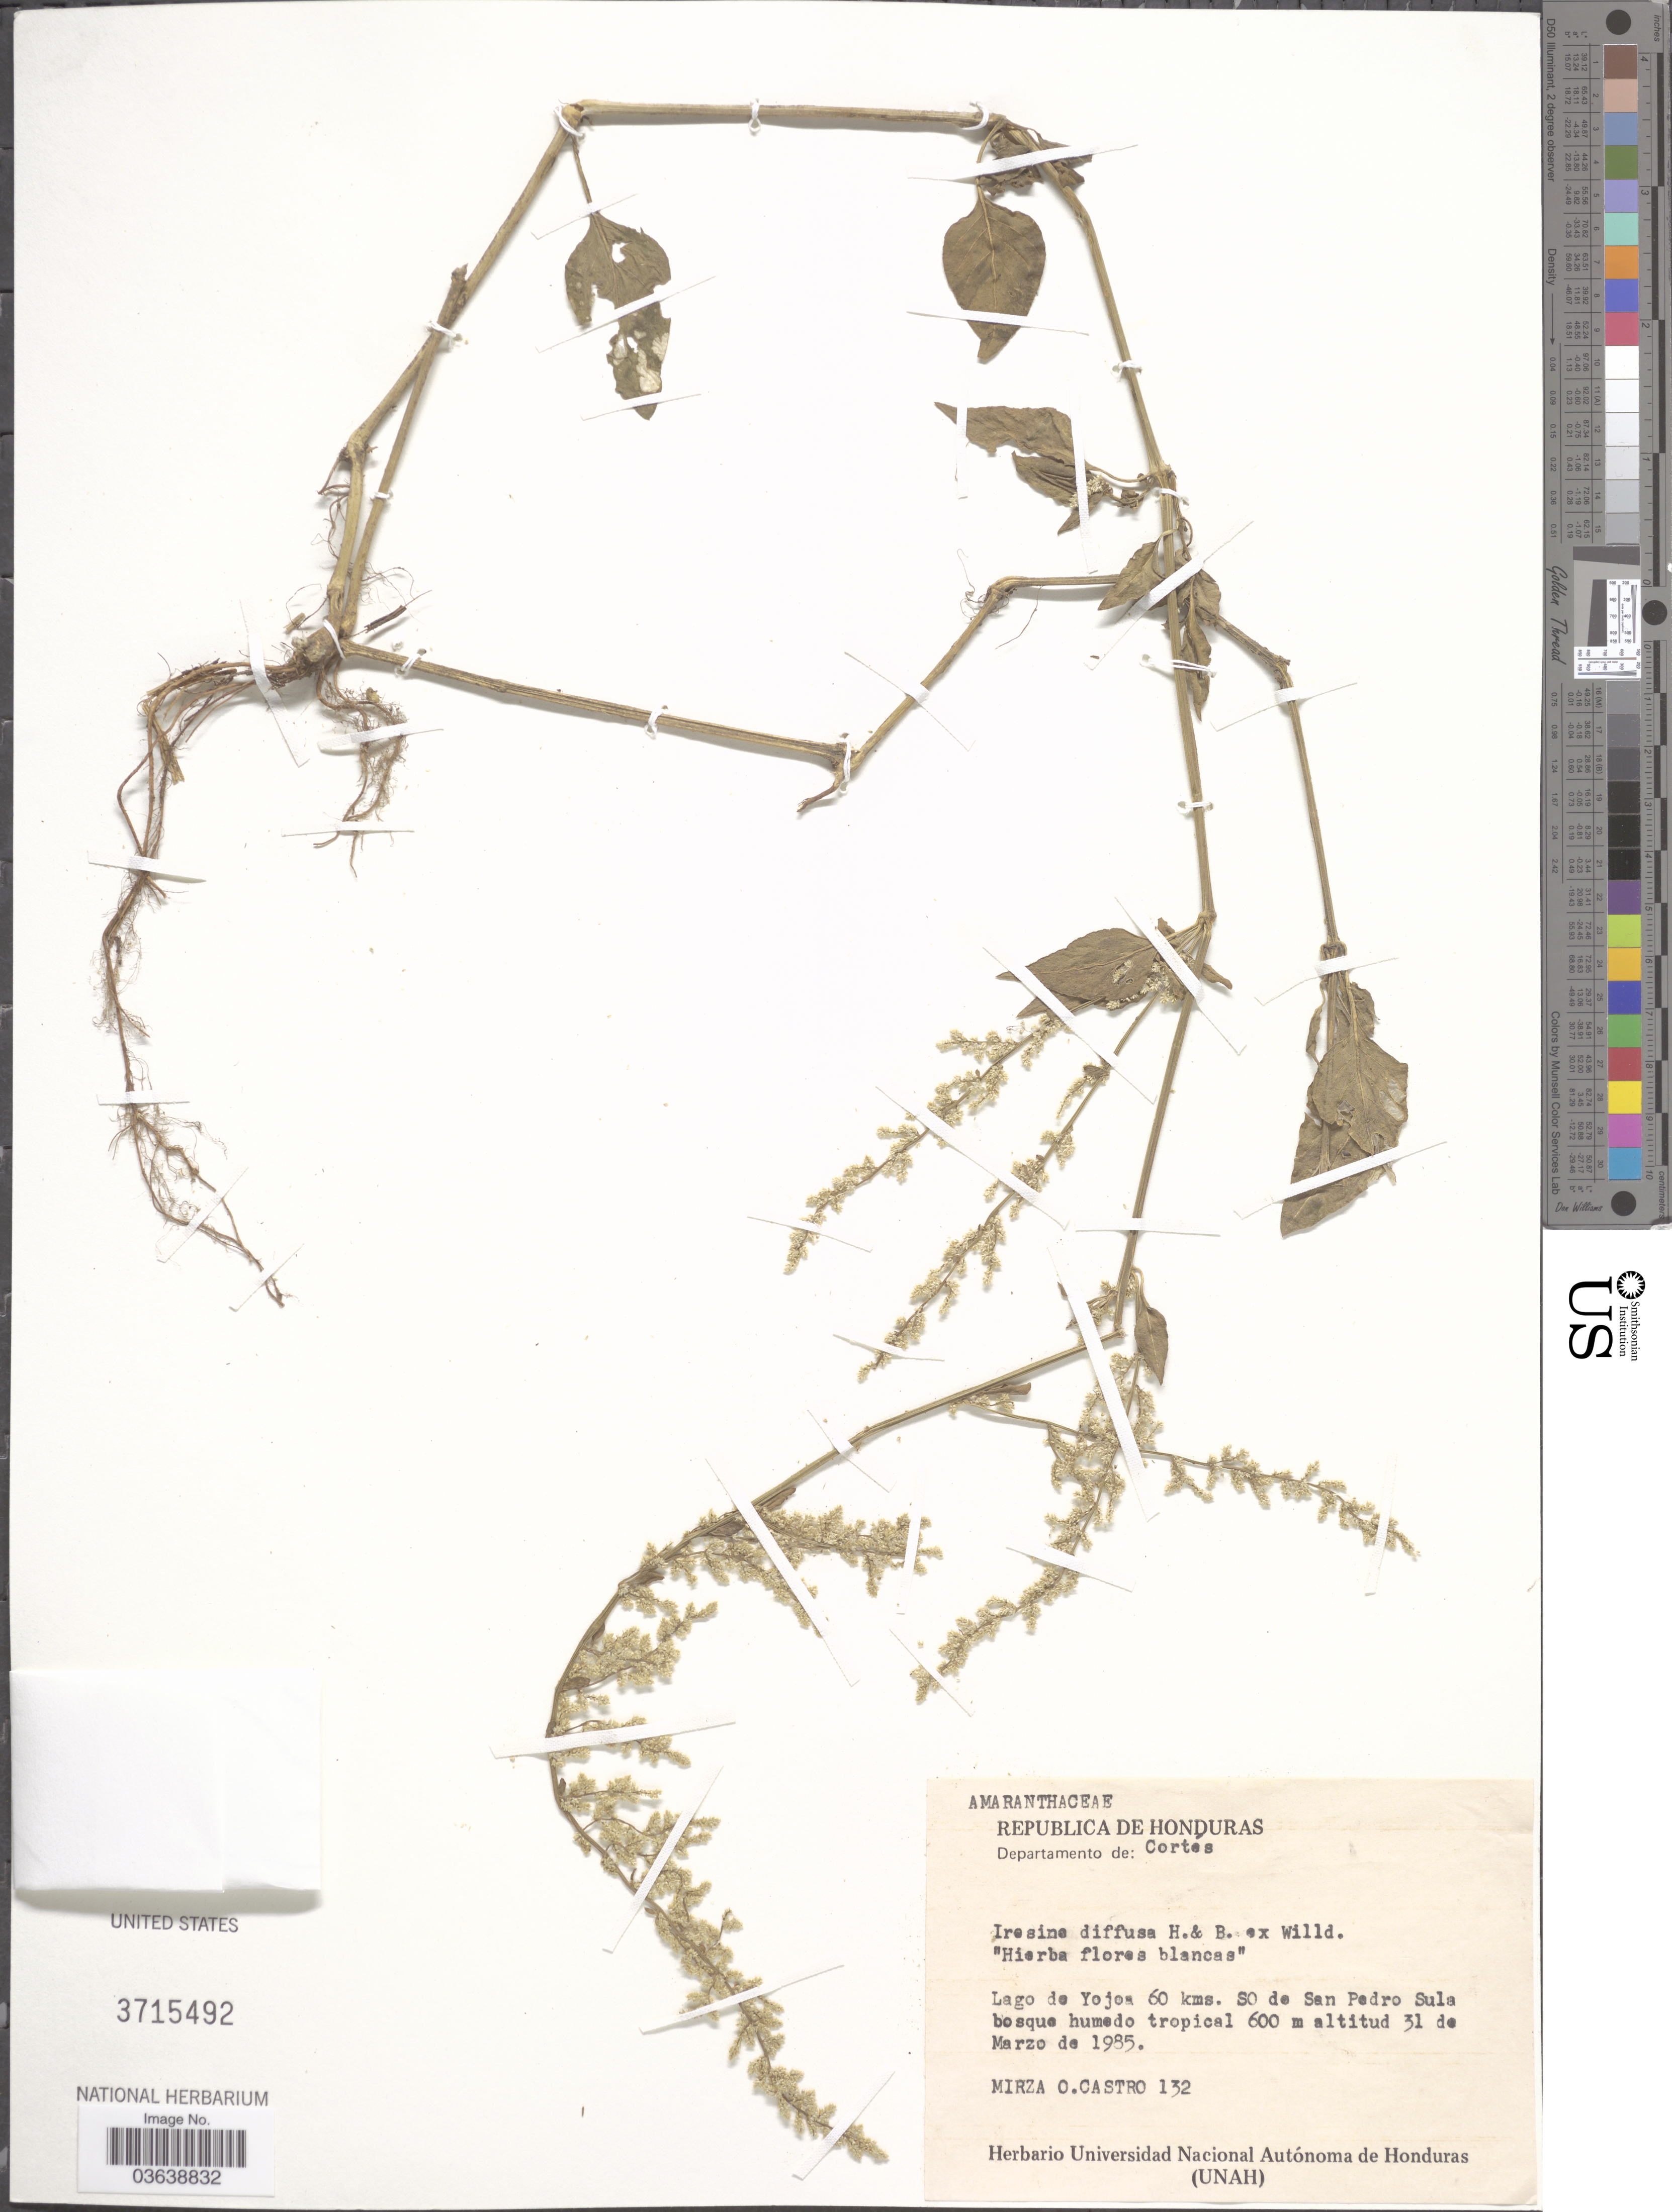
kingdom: Plantae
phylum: Tracheophyta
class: Magnoliopsida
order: Caryophyllales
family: Amaranthaceae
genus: Iresine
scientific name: Iresine diffusa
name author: Humb. & Bonpl. ex Willd.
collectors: M. Castro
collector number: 132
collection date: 1985-03-31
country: Honduras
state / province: Cortés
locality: Departamento de Cortes. Lago de Yojos 60 kms. SO de San Pedro Sula bosque humedo tropical.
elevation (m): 600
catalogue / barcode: US 3715492